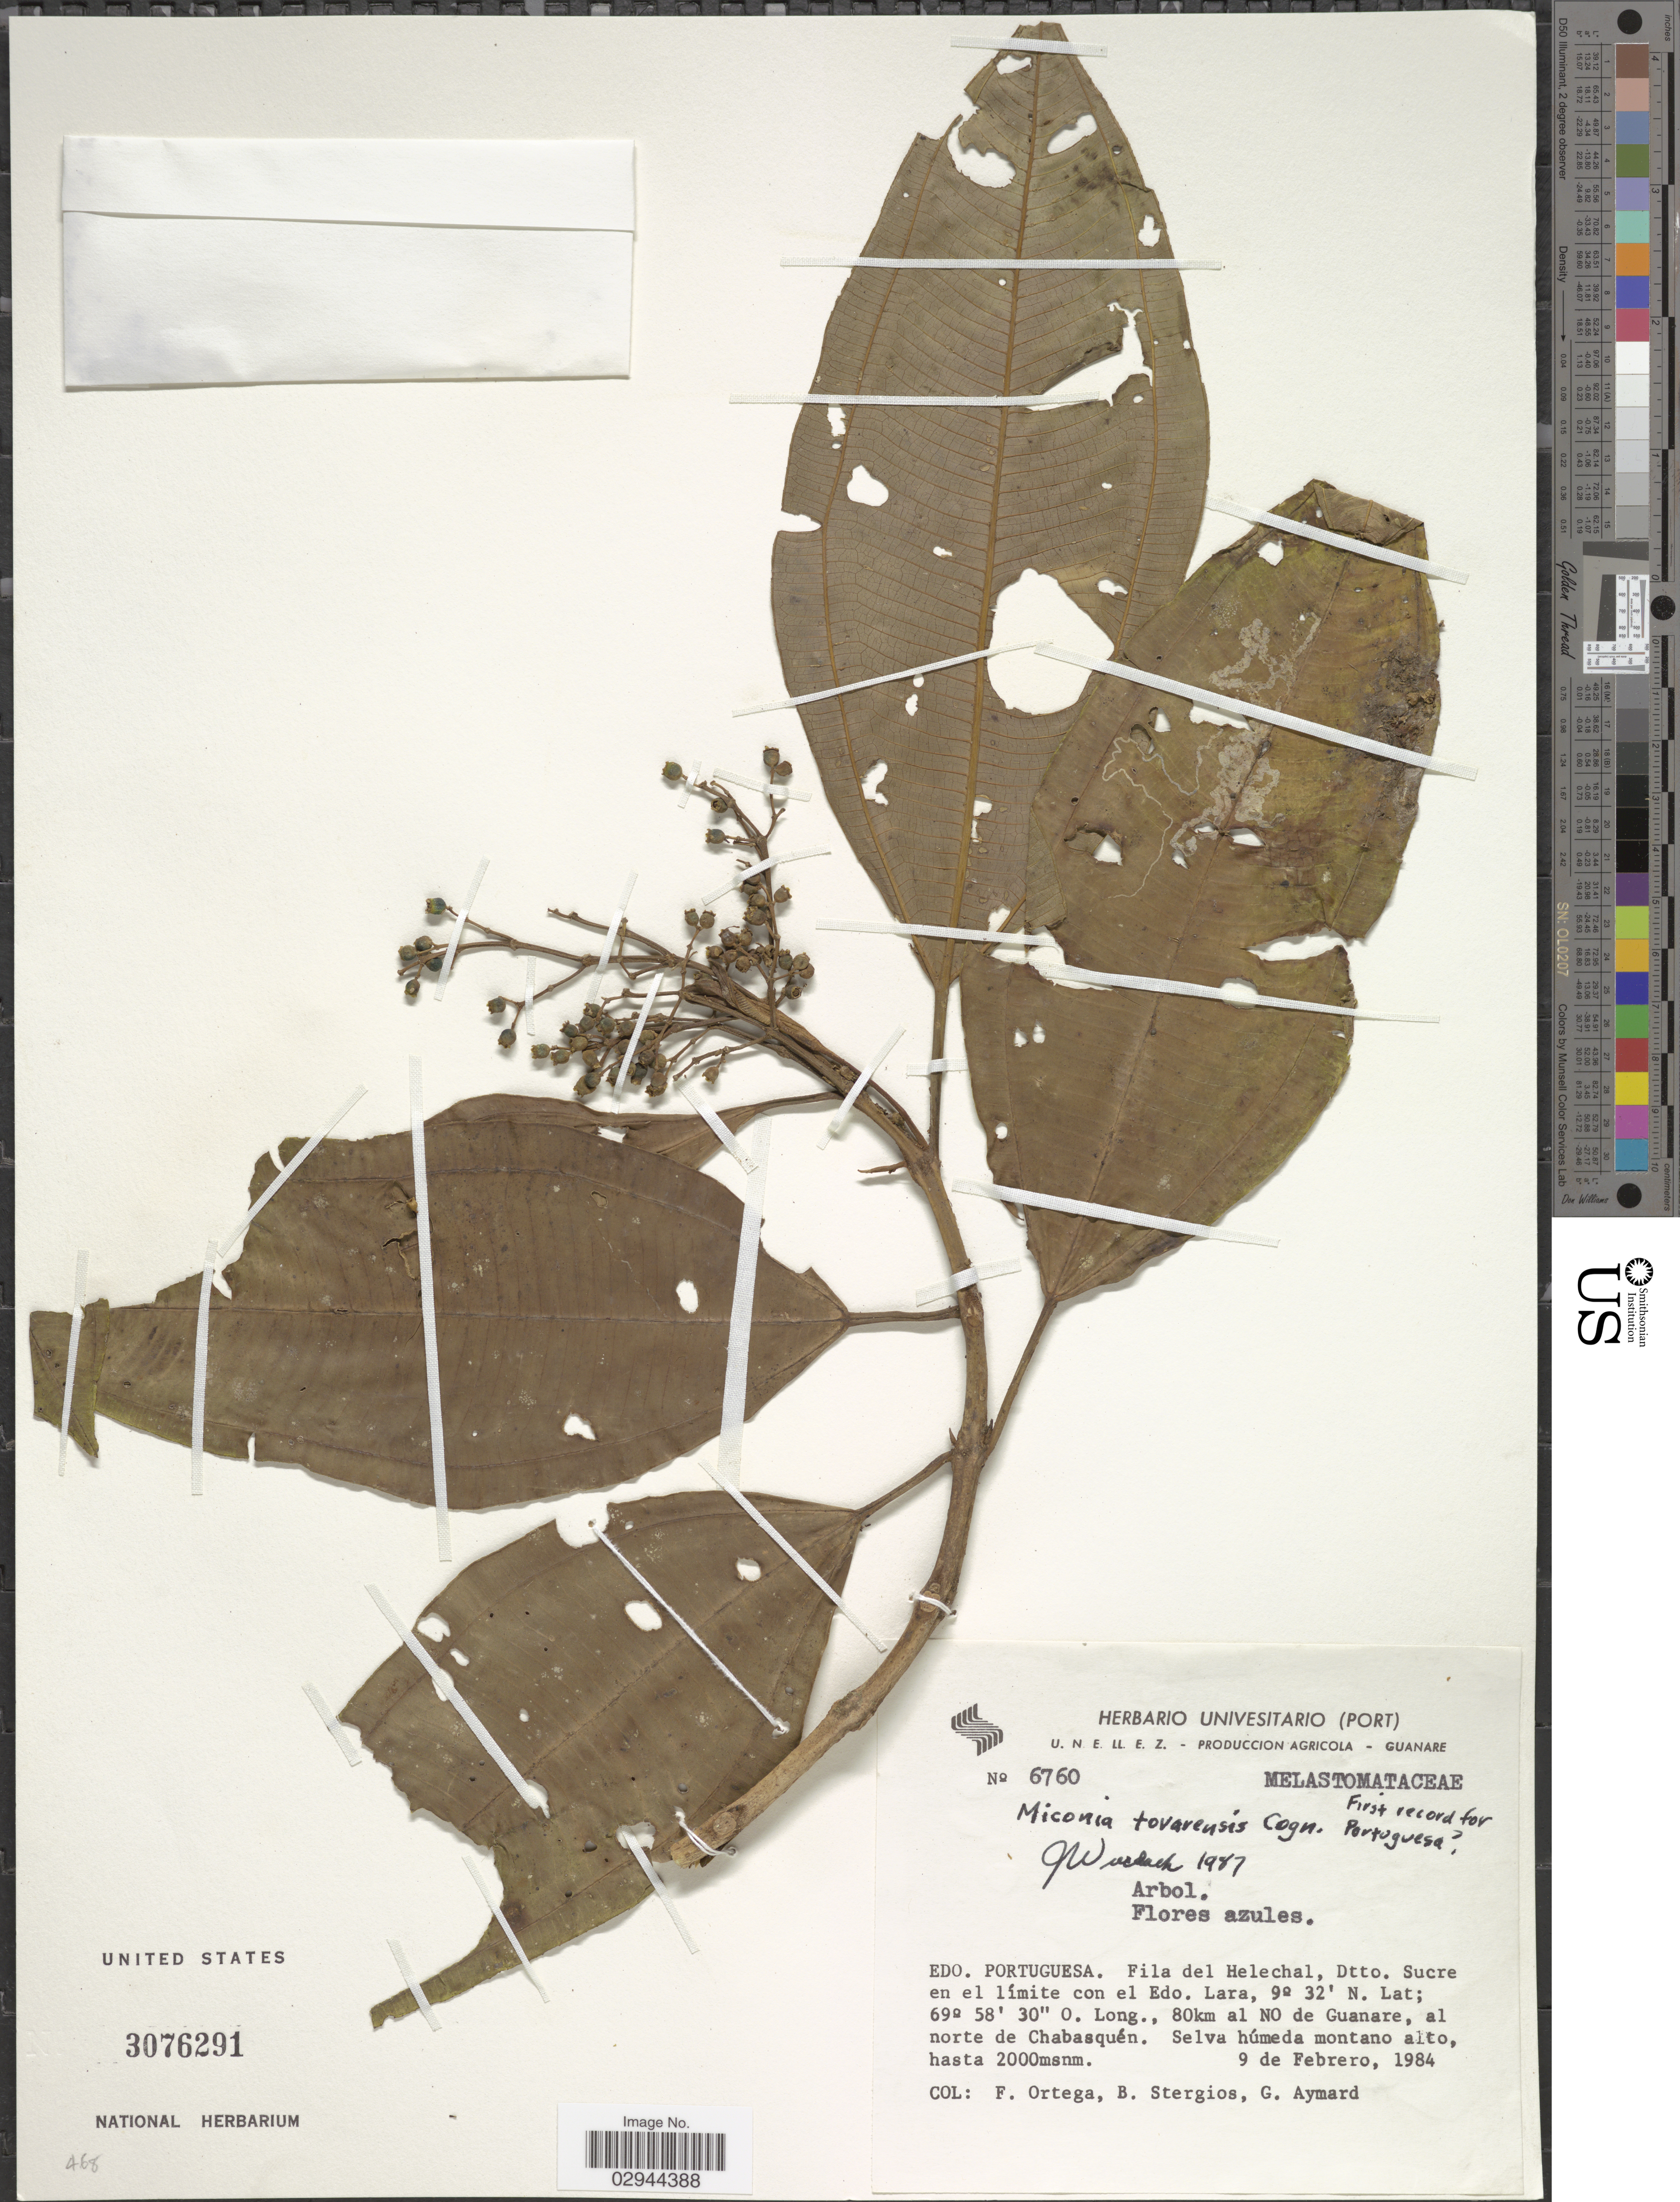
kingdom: Plantae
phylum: Tracheophyta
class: Magnoliopsida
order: Myrtales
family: Melastomataceae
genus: Miconia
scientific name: Miconia tovarensis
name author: Cogn.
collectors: F. J. Ortega, B. G. Stergios & G. A. Aymard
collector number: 6760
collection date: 1984-02-09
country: Venezuela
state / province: Portuguesa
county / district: Sucre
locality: Fila del Helechal, en el límite con el Edo. Lara, 80 km NO de Guanare, al N de Chabasquén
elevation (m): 2000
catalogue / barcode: US 3076291